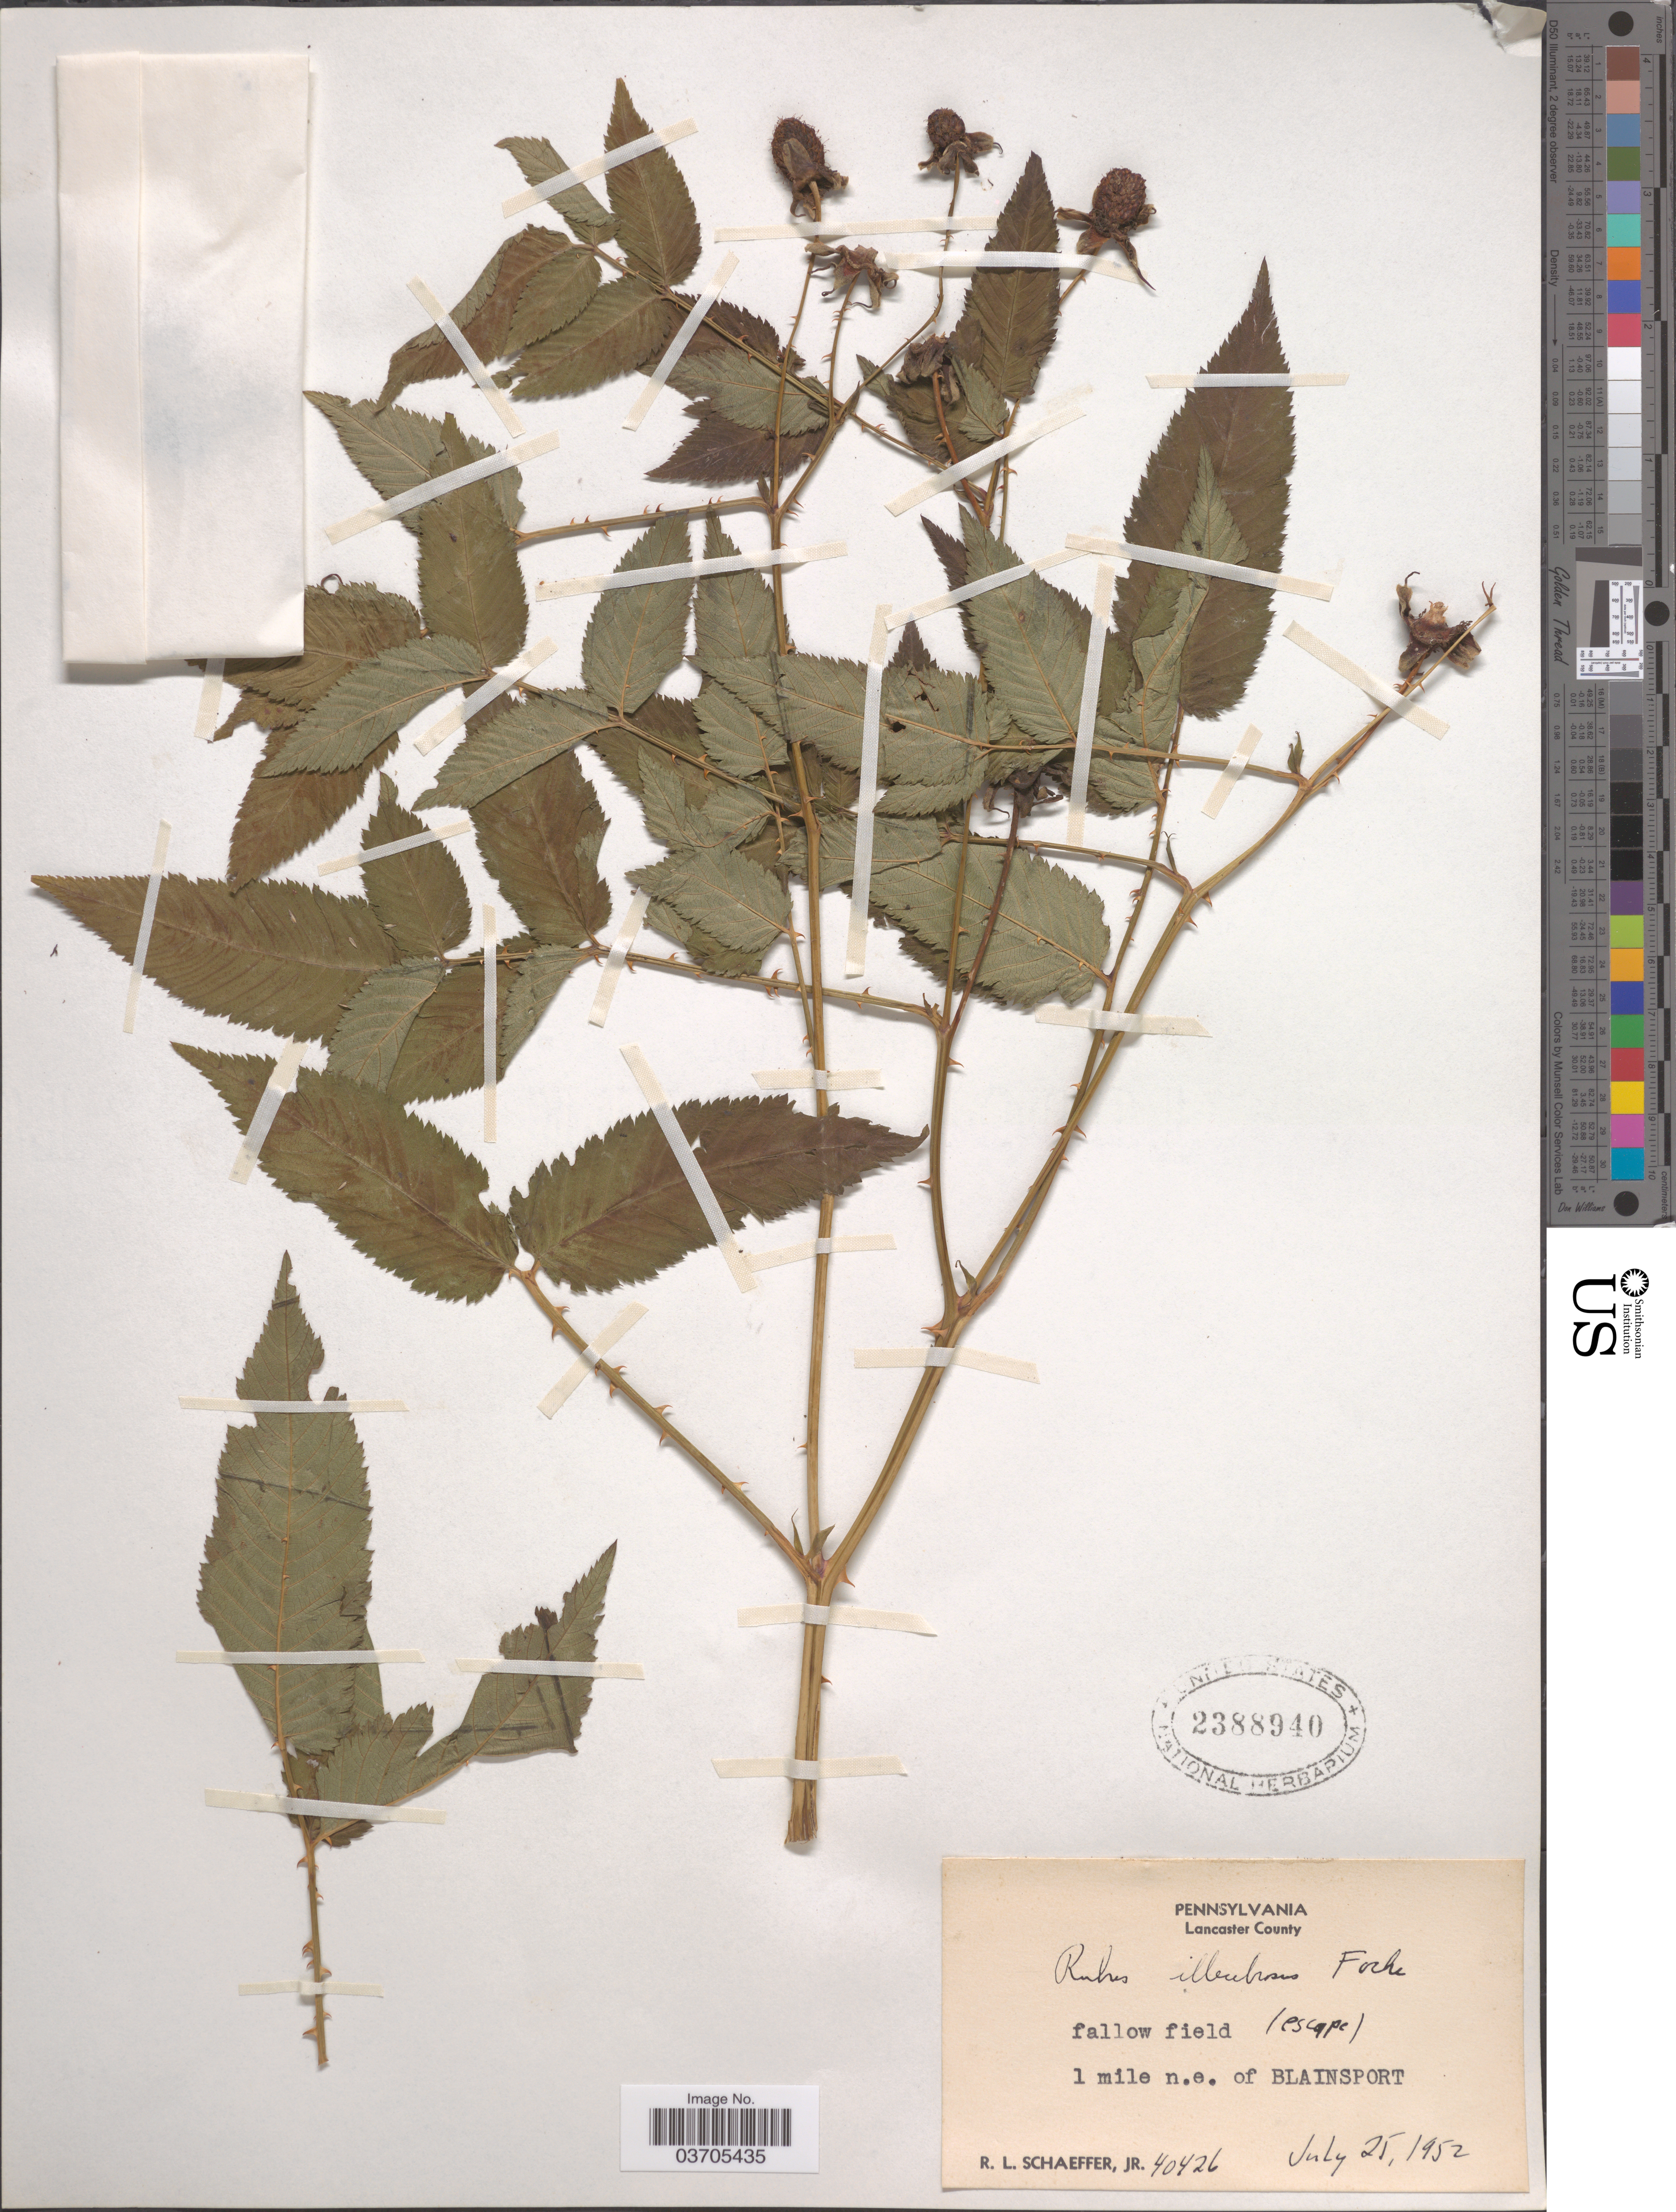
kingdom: Plantae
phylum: Tracheophyta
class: Magnoliopsida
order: Rosales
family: Rosaceae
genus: Rubus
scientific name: Rubus illecebrosus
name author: Focke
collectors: R. L. Schaeffer Jr.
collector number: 40426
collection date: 1952-07-25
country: United States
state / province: Pennsylvania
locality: Lancaster County. 1 mile n.e. of Blainsport.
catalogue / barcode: US 2388940